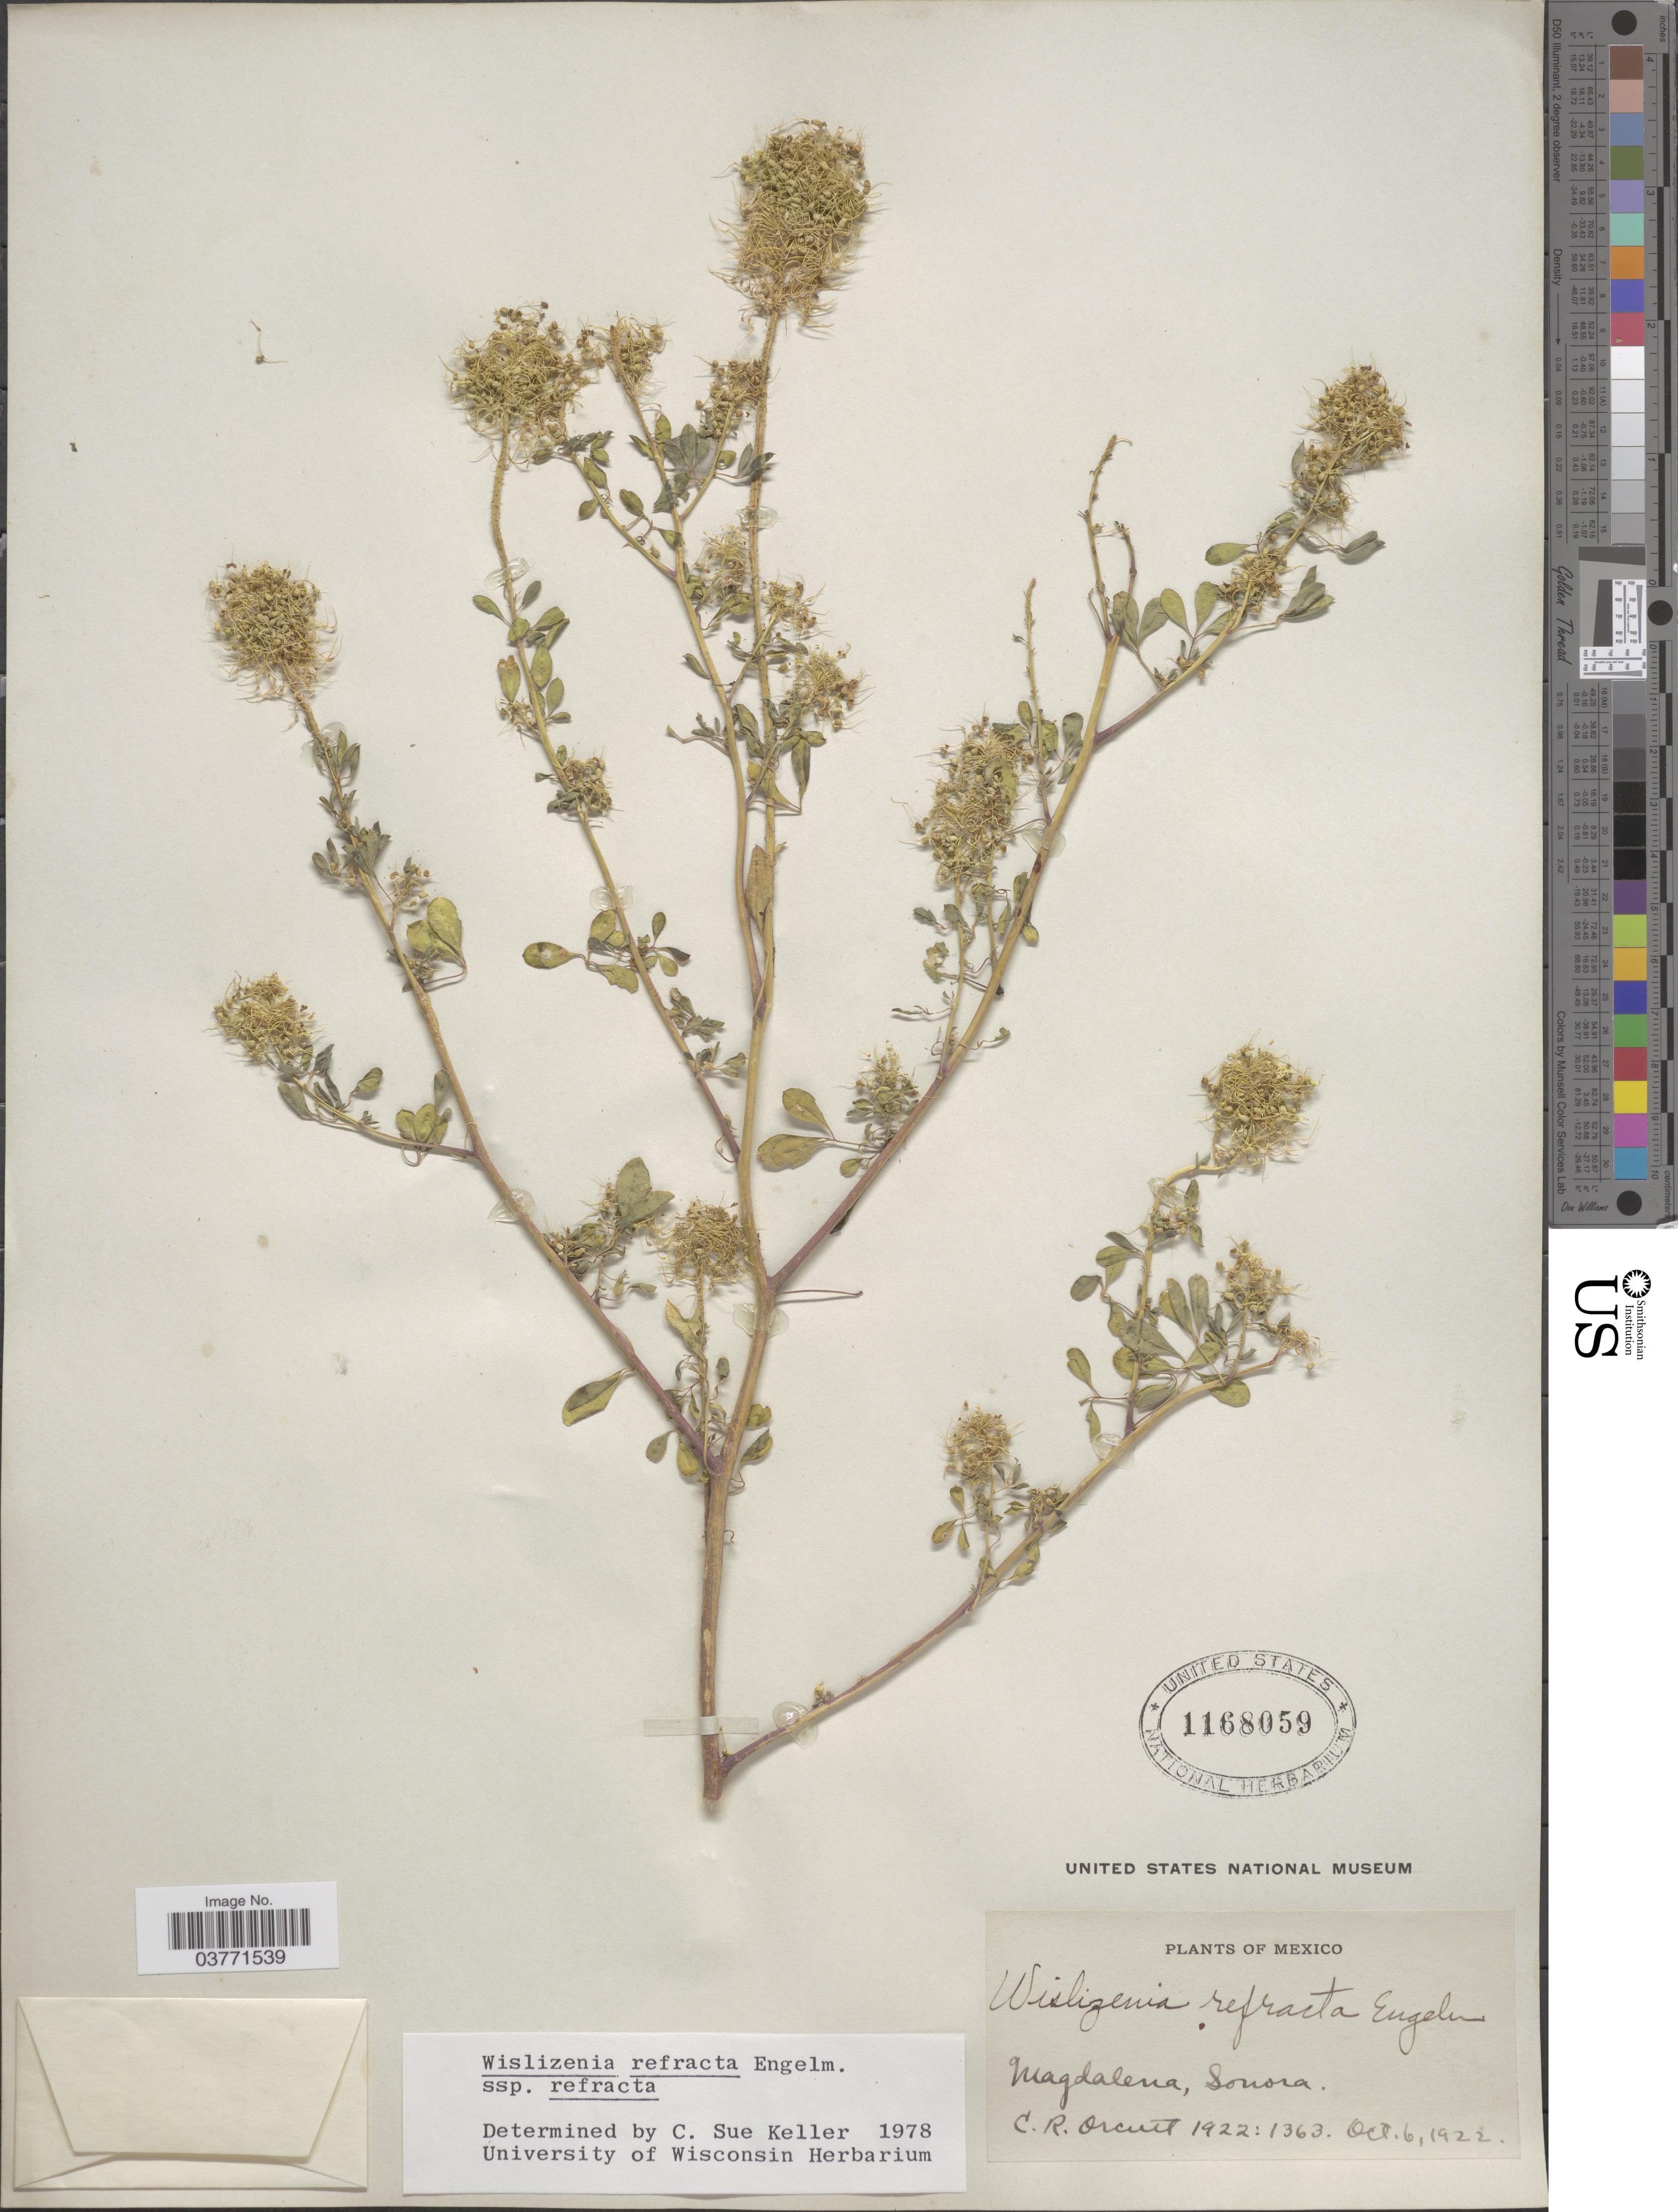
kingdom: Plantae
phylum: Tracheophyta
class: Magnoliopsida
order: Brassicales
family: Cleomaceae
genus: Cleomella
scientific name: Cleomella refracta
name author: (Engelm.) J.C. Hall & Roalson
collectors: C. R. Orcutt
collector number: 1922:1363?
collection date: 1922-10-06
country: Mexico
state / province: Sonora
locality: Magdalena.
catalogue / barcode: US 1168059